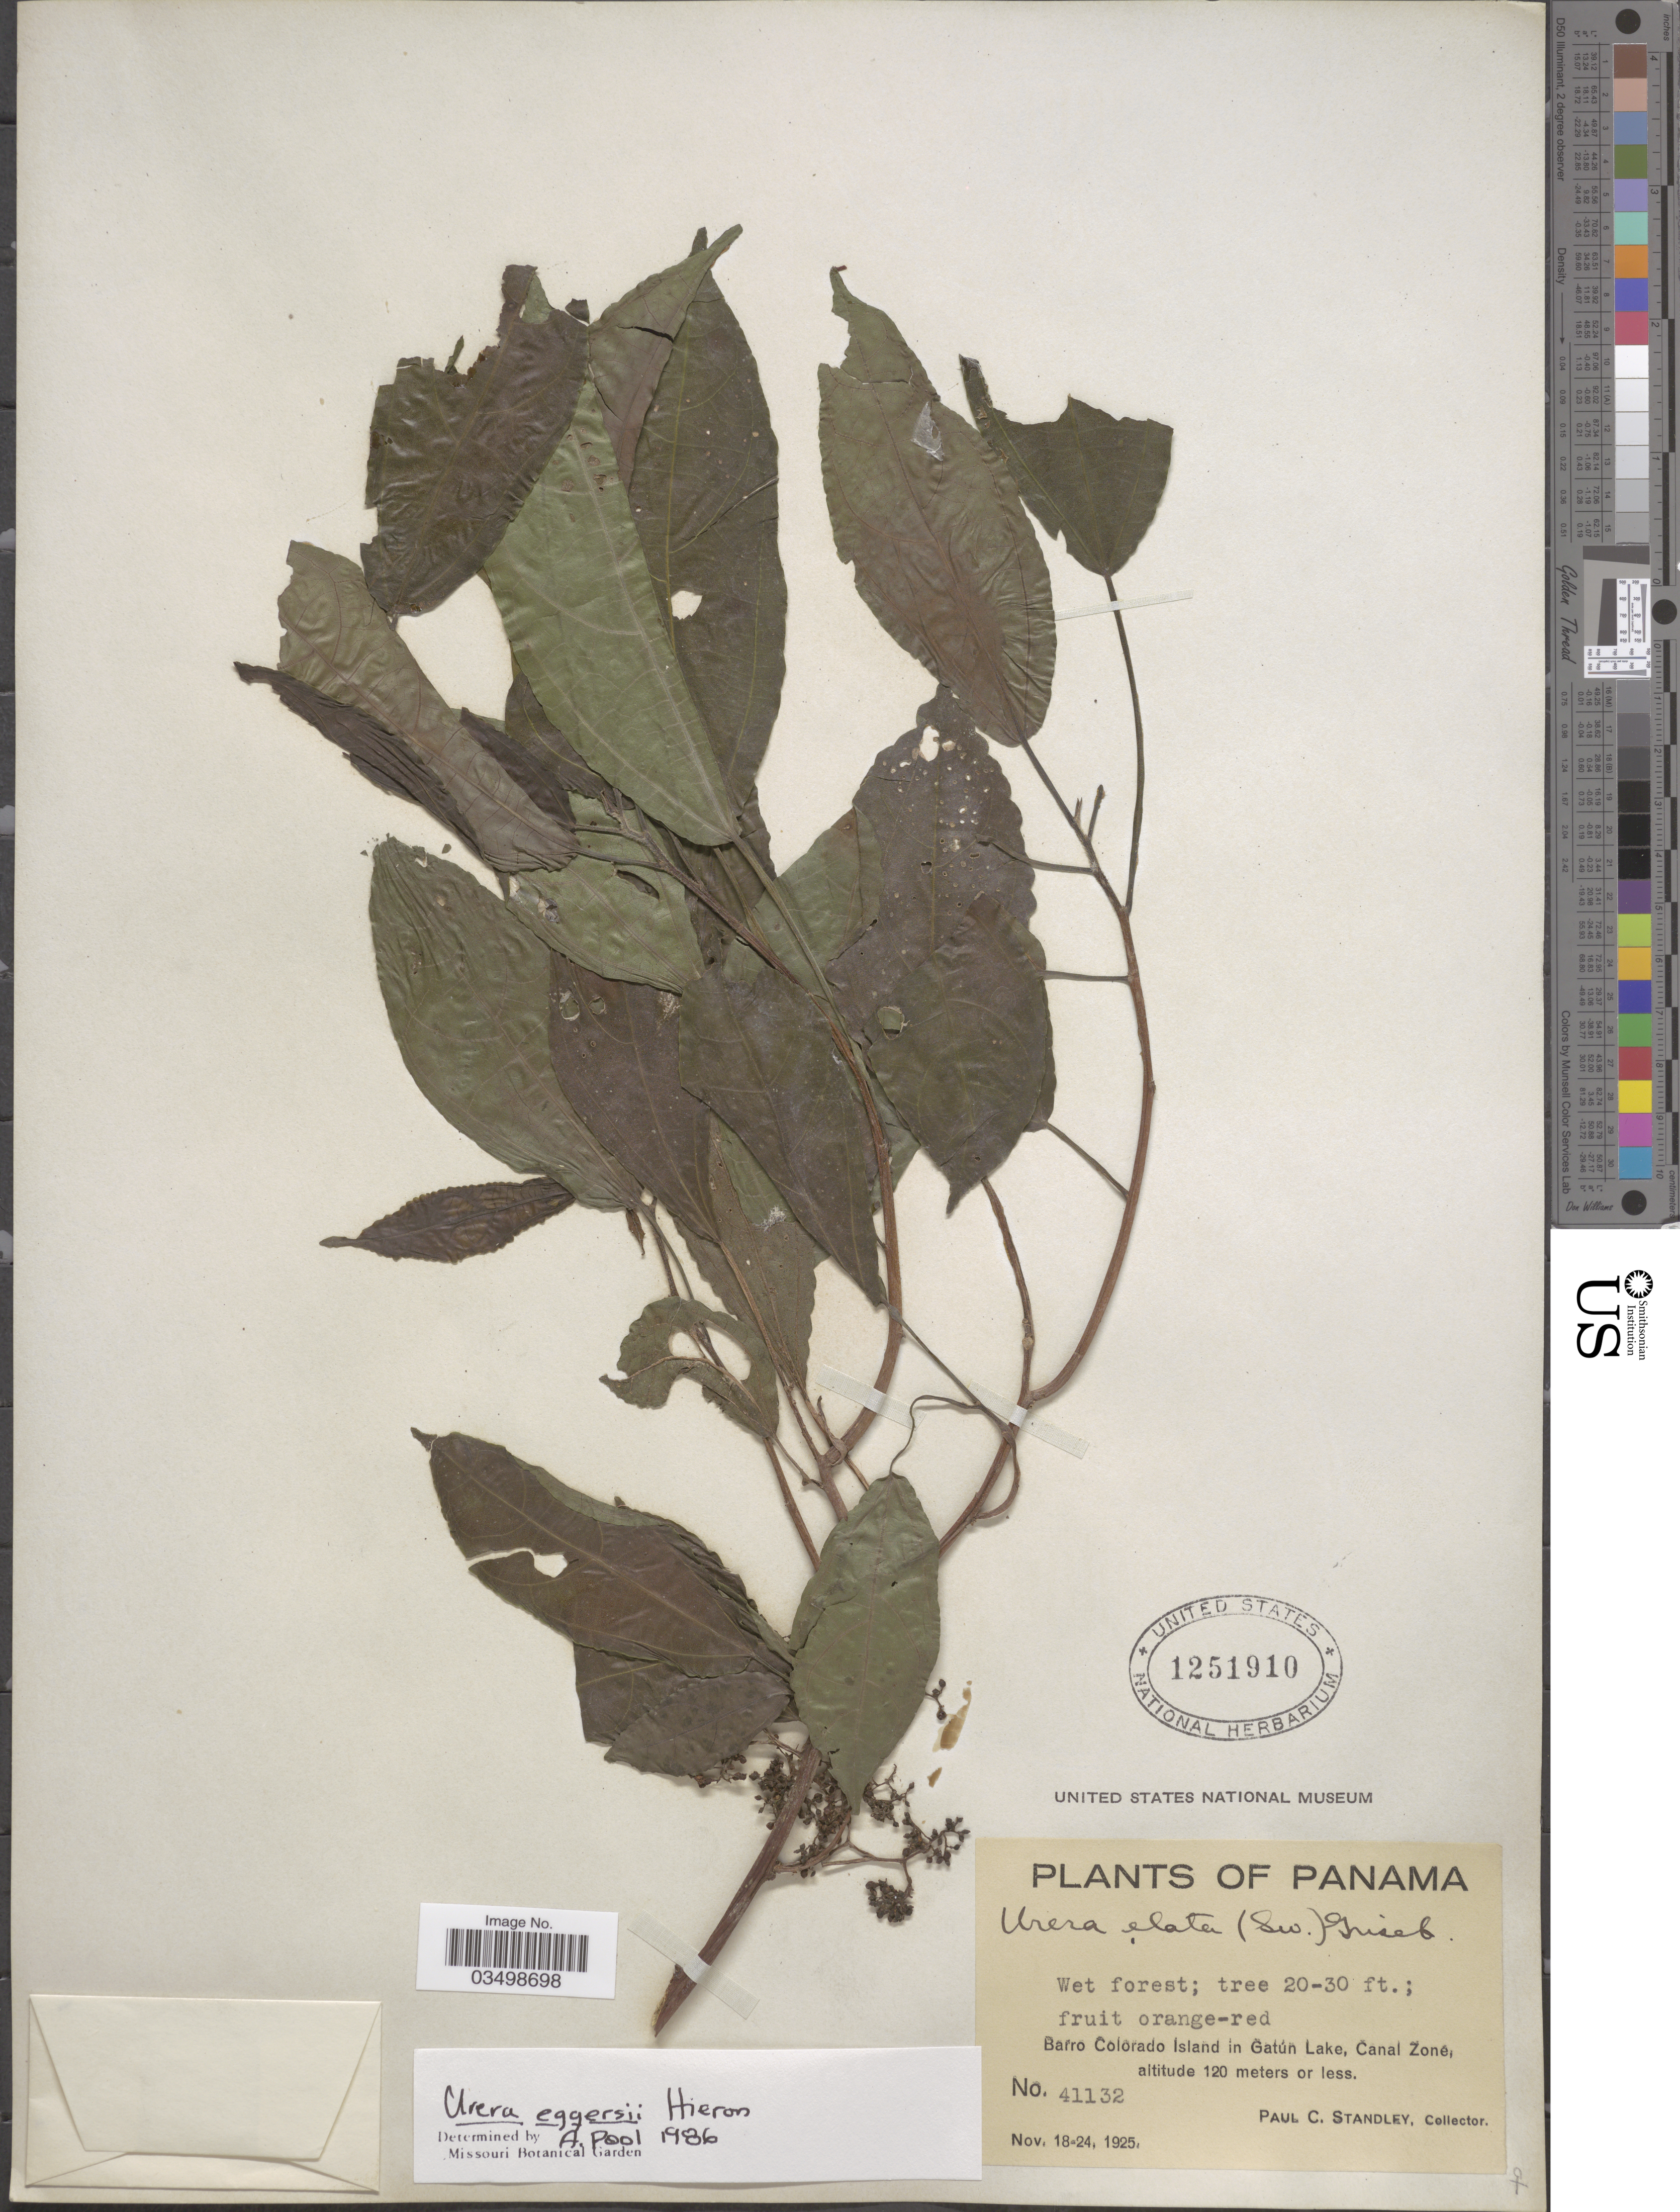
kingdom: Plantae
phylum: Tracheophyta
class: Magnoliopsida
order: Rosales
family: Urticaceae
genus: Urera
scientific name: Urera simplex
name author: Wedd.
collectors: P. C. Standley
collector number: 41132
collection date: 1925-11-18/1925-11-24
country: Panama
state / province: Panamá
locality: Barro Colorado Island in Gatún Lake, Canal Zone.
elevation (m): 120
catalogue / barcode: US 1251910